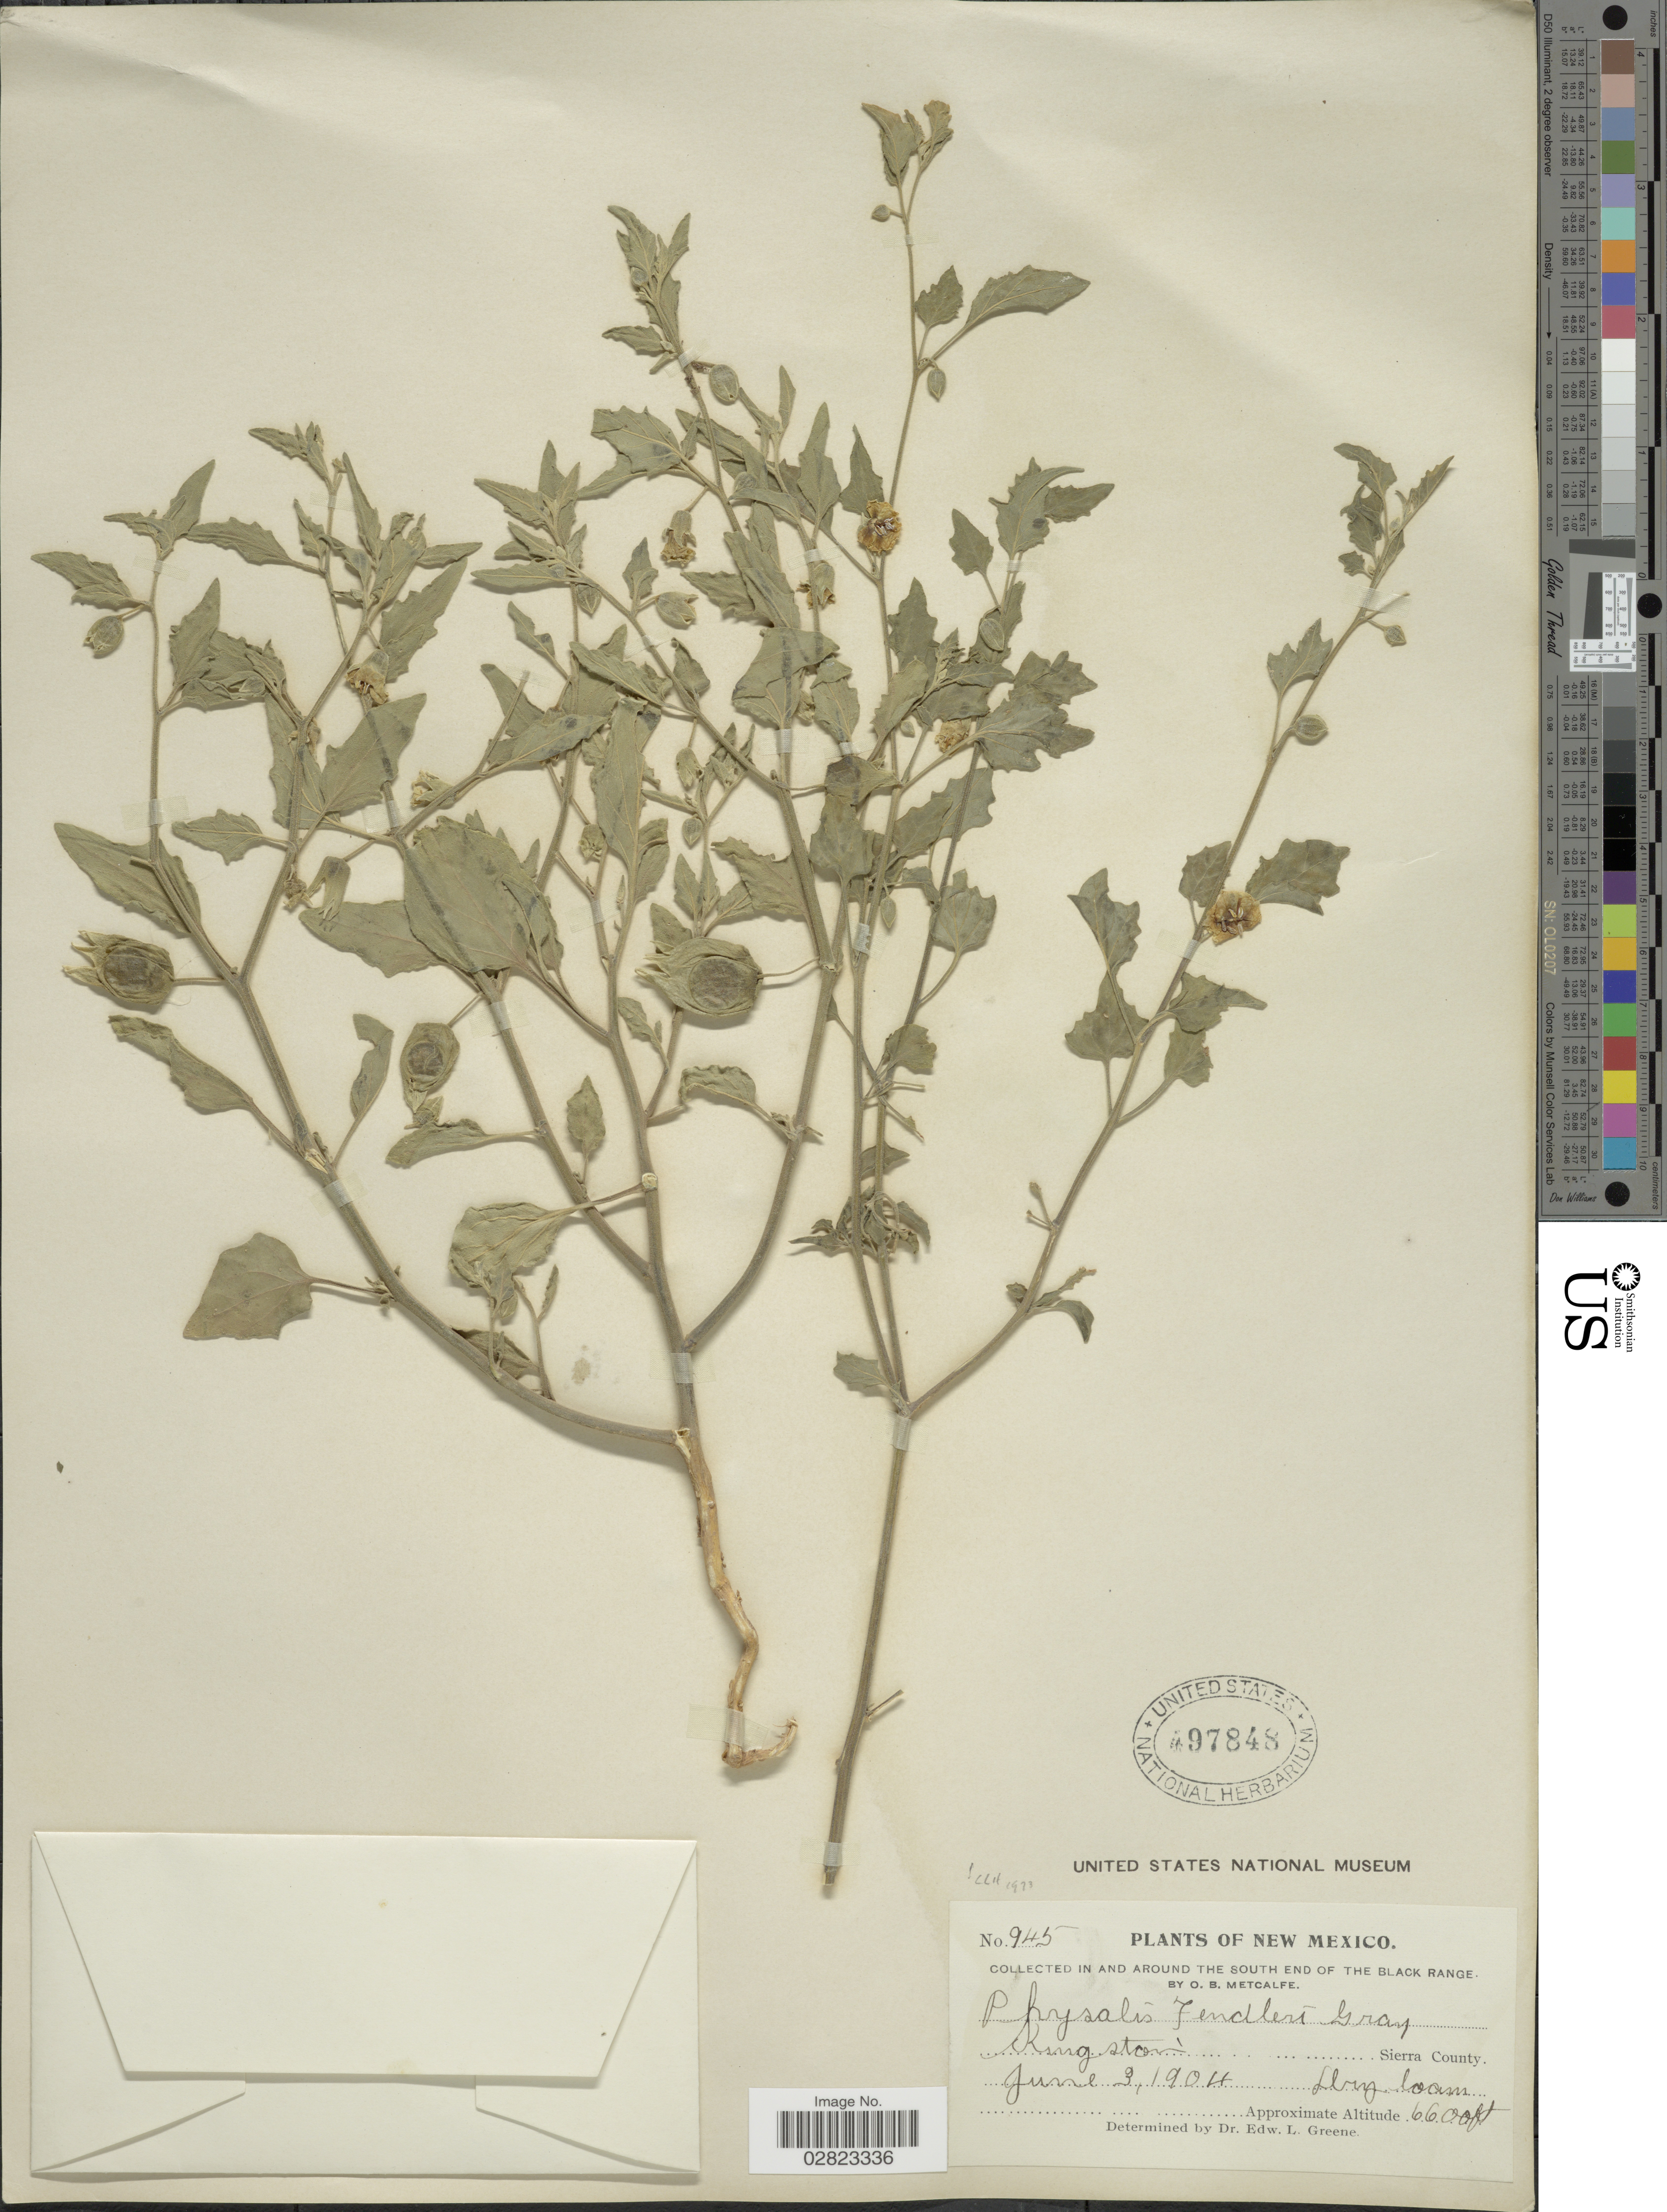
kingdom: Plantae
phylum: Tracheophyta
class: Magnoliopsida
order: Solanales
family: Solanaceae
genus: Physalis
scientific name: Physalis fendleri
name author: A. Gray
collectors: O. B. Metcalfe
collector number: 945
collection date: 1904-06-03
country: United States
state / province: New Mexico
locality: In and around the south end of the Black Range. Kingston, Sierra County.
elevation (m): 2012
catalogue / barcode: US 497848